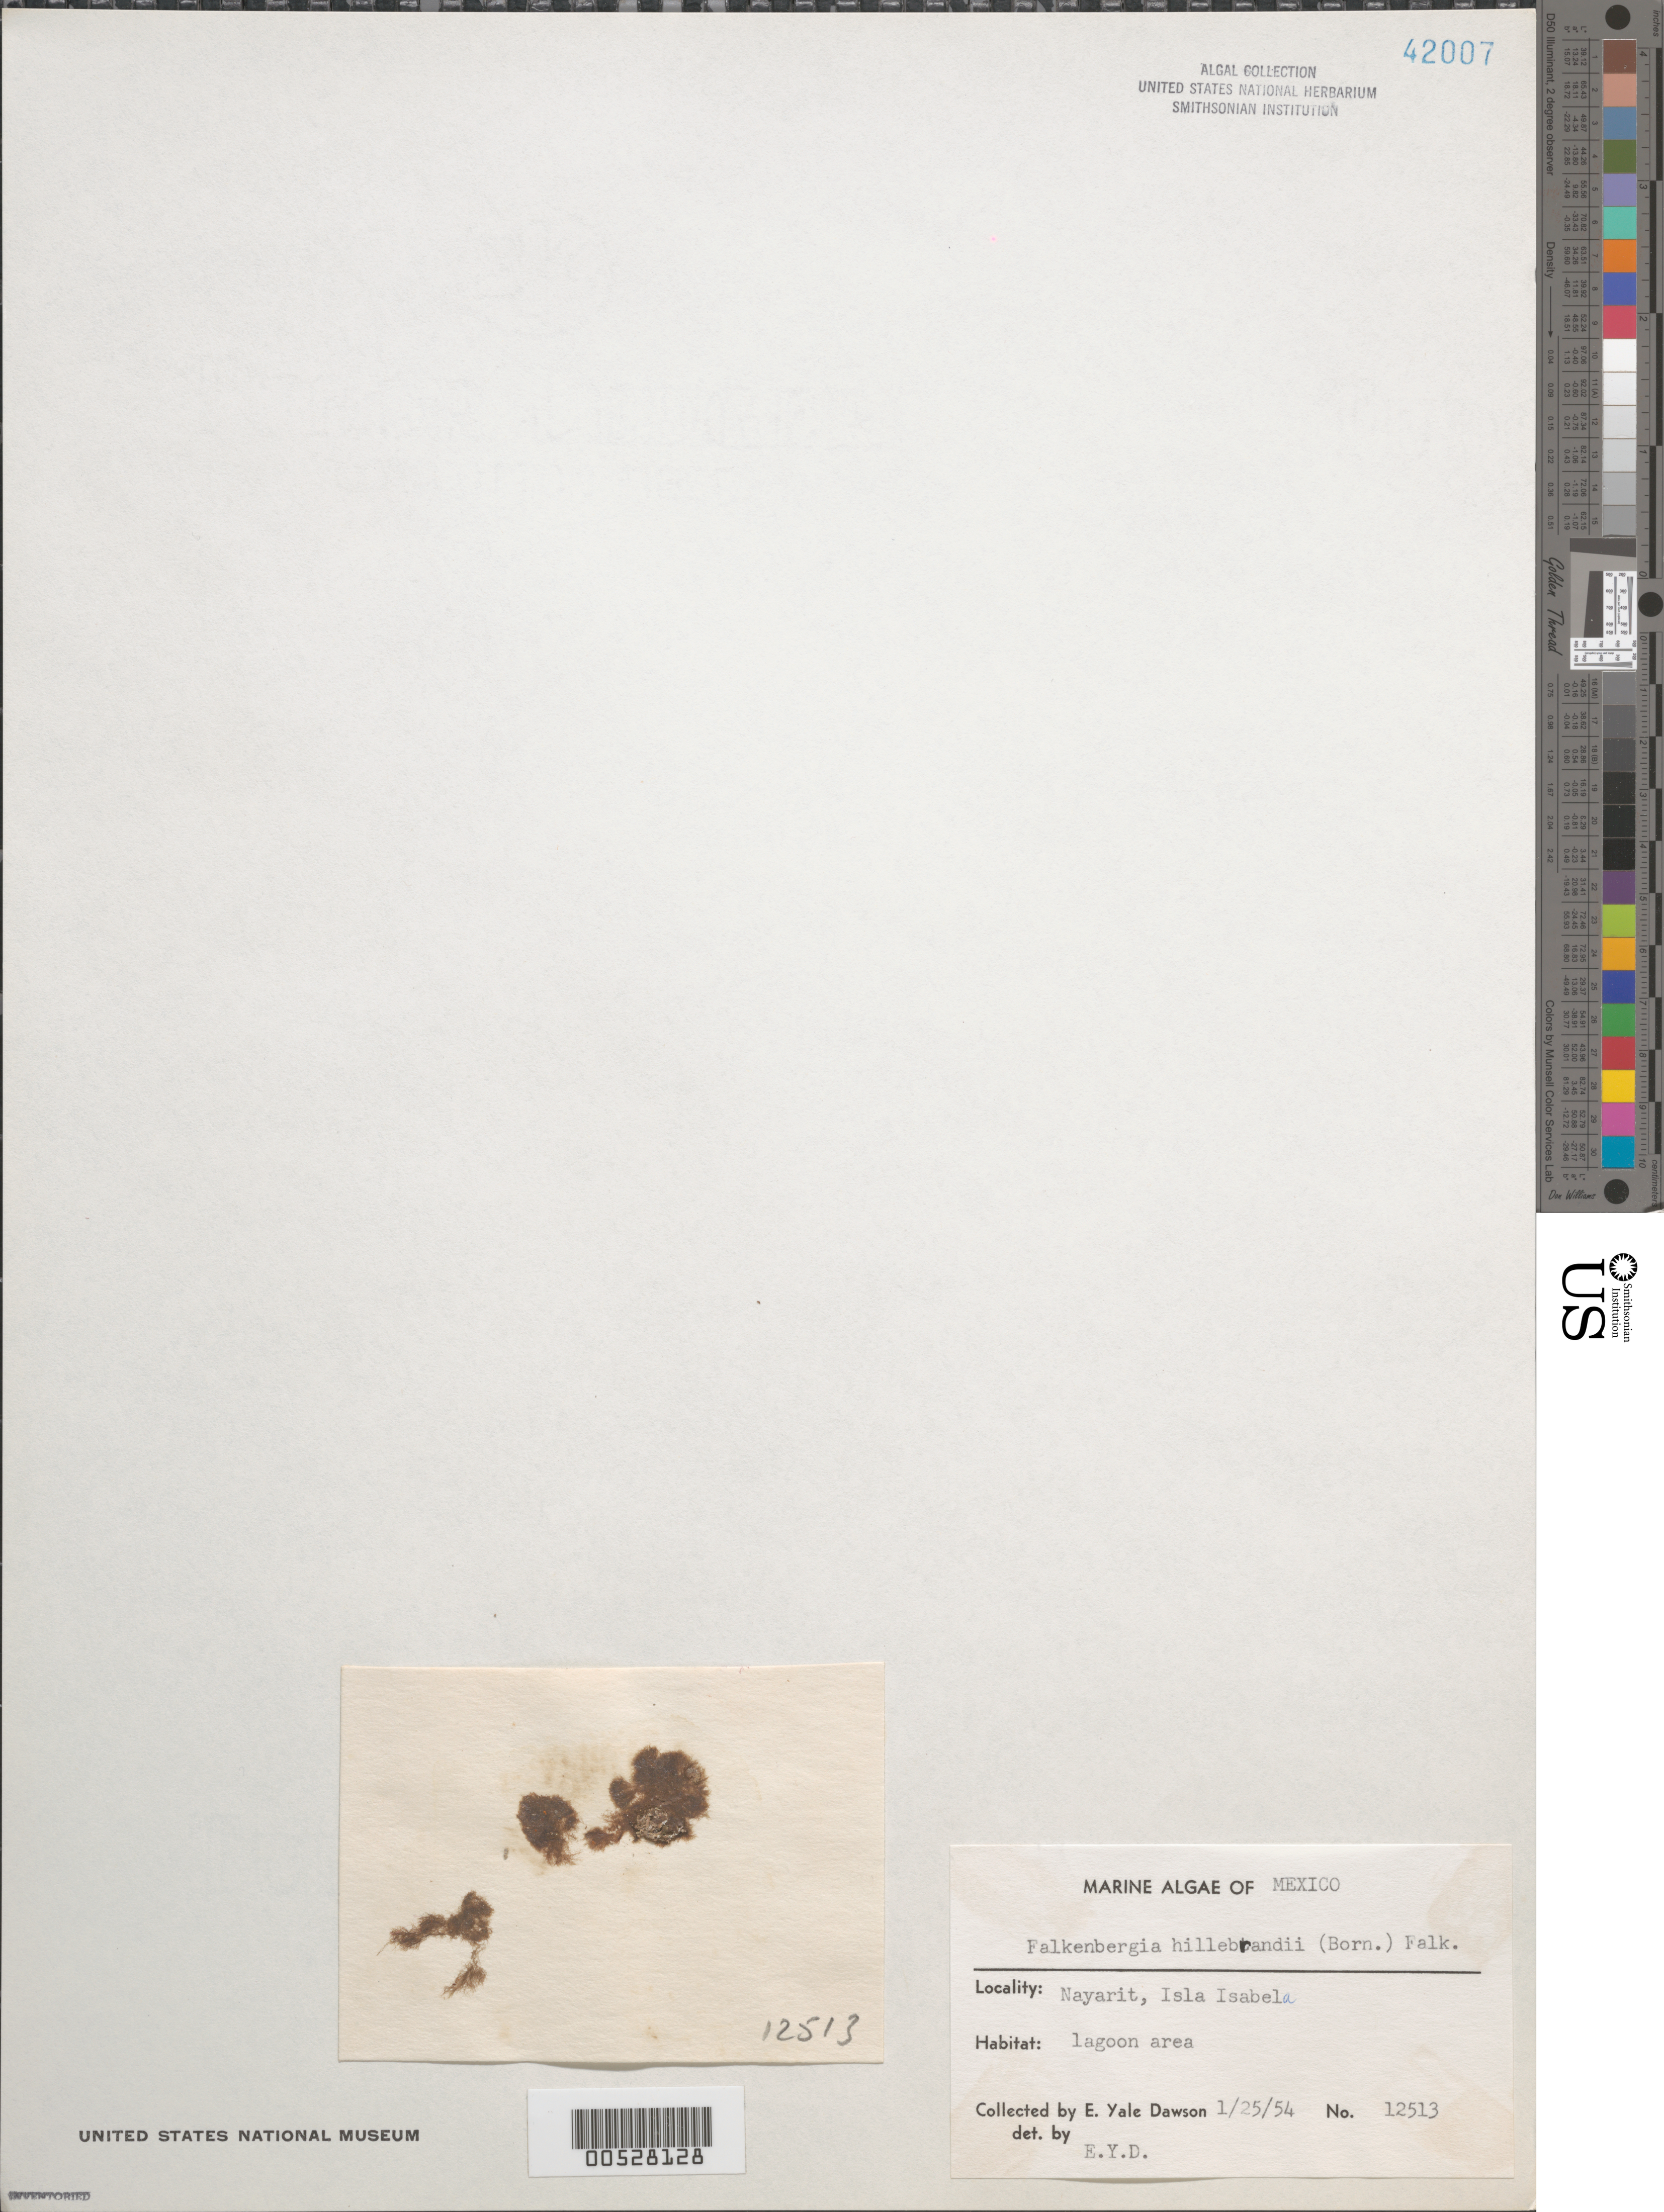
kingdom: Plantae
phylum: Rhodophyta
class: Florideophyceae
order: Bonnemaisoniales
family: Bonnemaisoniaceae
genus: Asparagopsis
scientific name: Asparagopsis taxiformis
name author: (Delile) Trevis.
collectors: E. Y. Dawson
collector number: EYD 12513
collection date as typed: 25 Jan 1954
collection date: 1954-01-25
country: Mexico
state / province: Nayarit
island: Isla Isabela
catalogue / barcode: US 42007